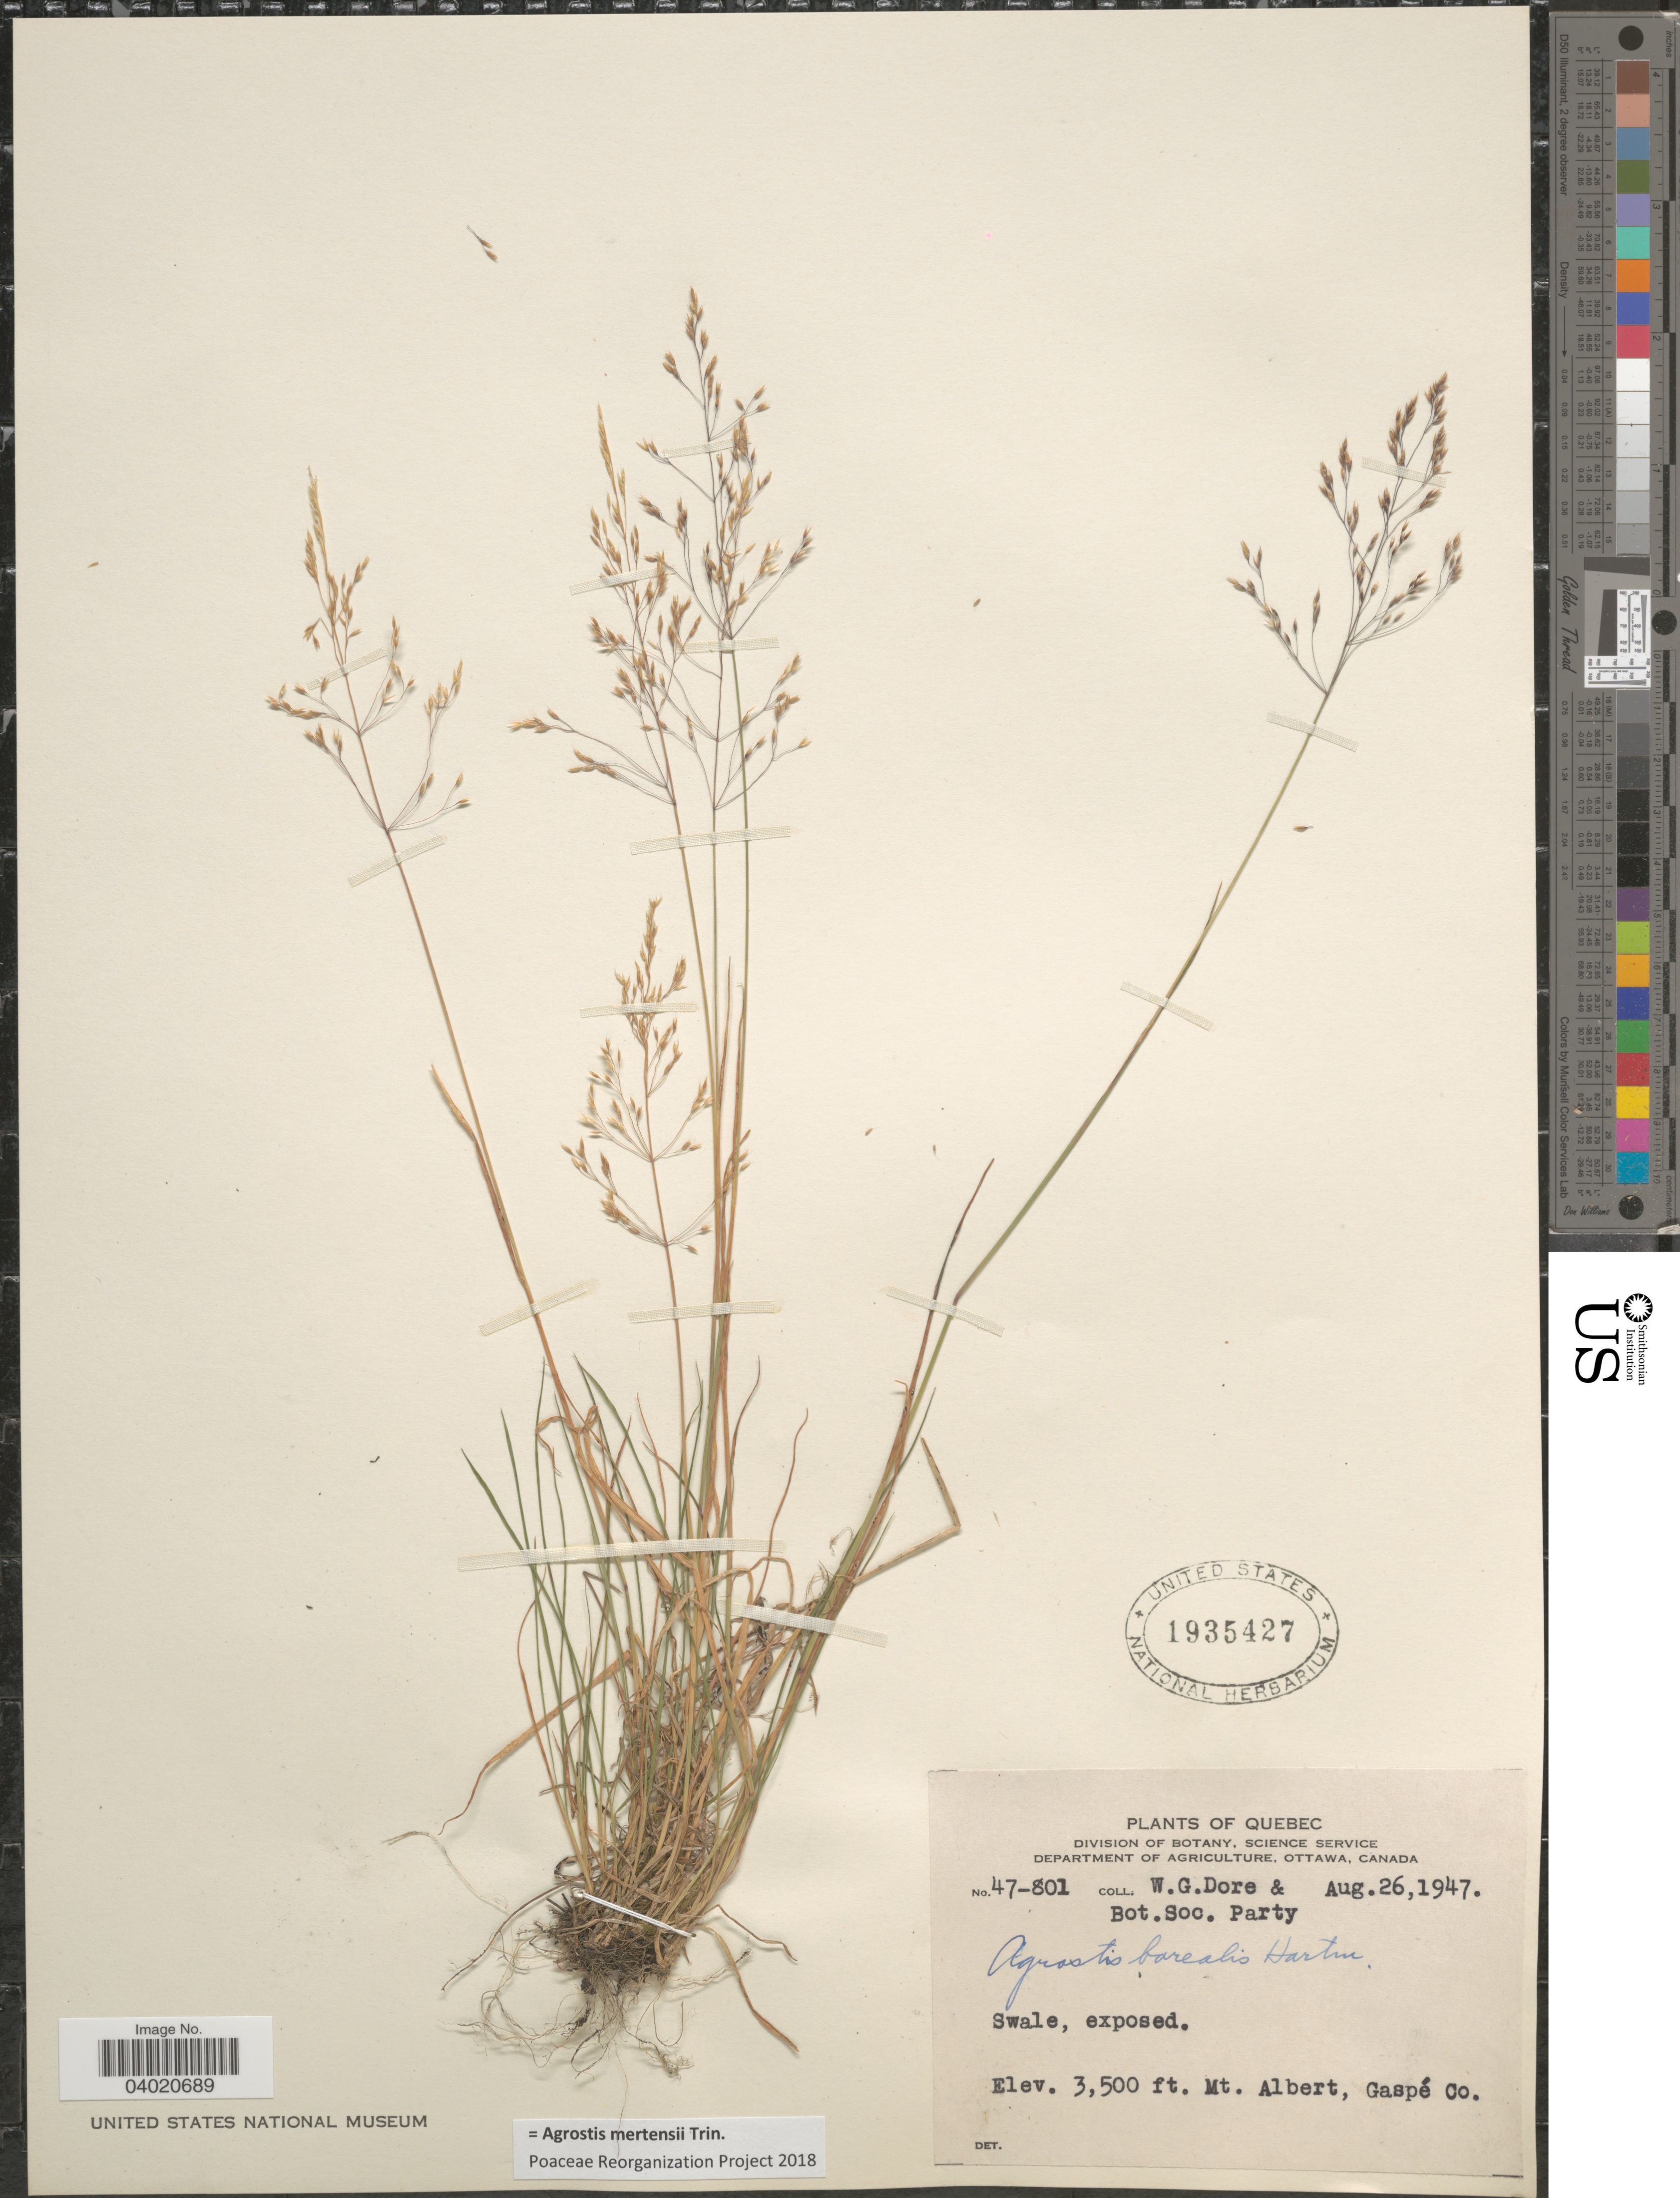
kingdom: Plantae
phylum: Tracheophyta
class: Liliopsida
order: Poales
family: Poaceae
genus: Agrostis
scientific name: Agrostis mertensii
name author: Trin.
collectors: W. Dore & Bot. Soc. Party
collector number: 47-801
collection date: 1947-08-26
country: Canada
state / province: Quebec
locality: Mt. Albert, Gaspé Co.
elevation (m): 1067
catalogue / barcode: US 1935427